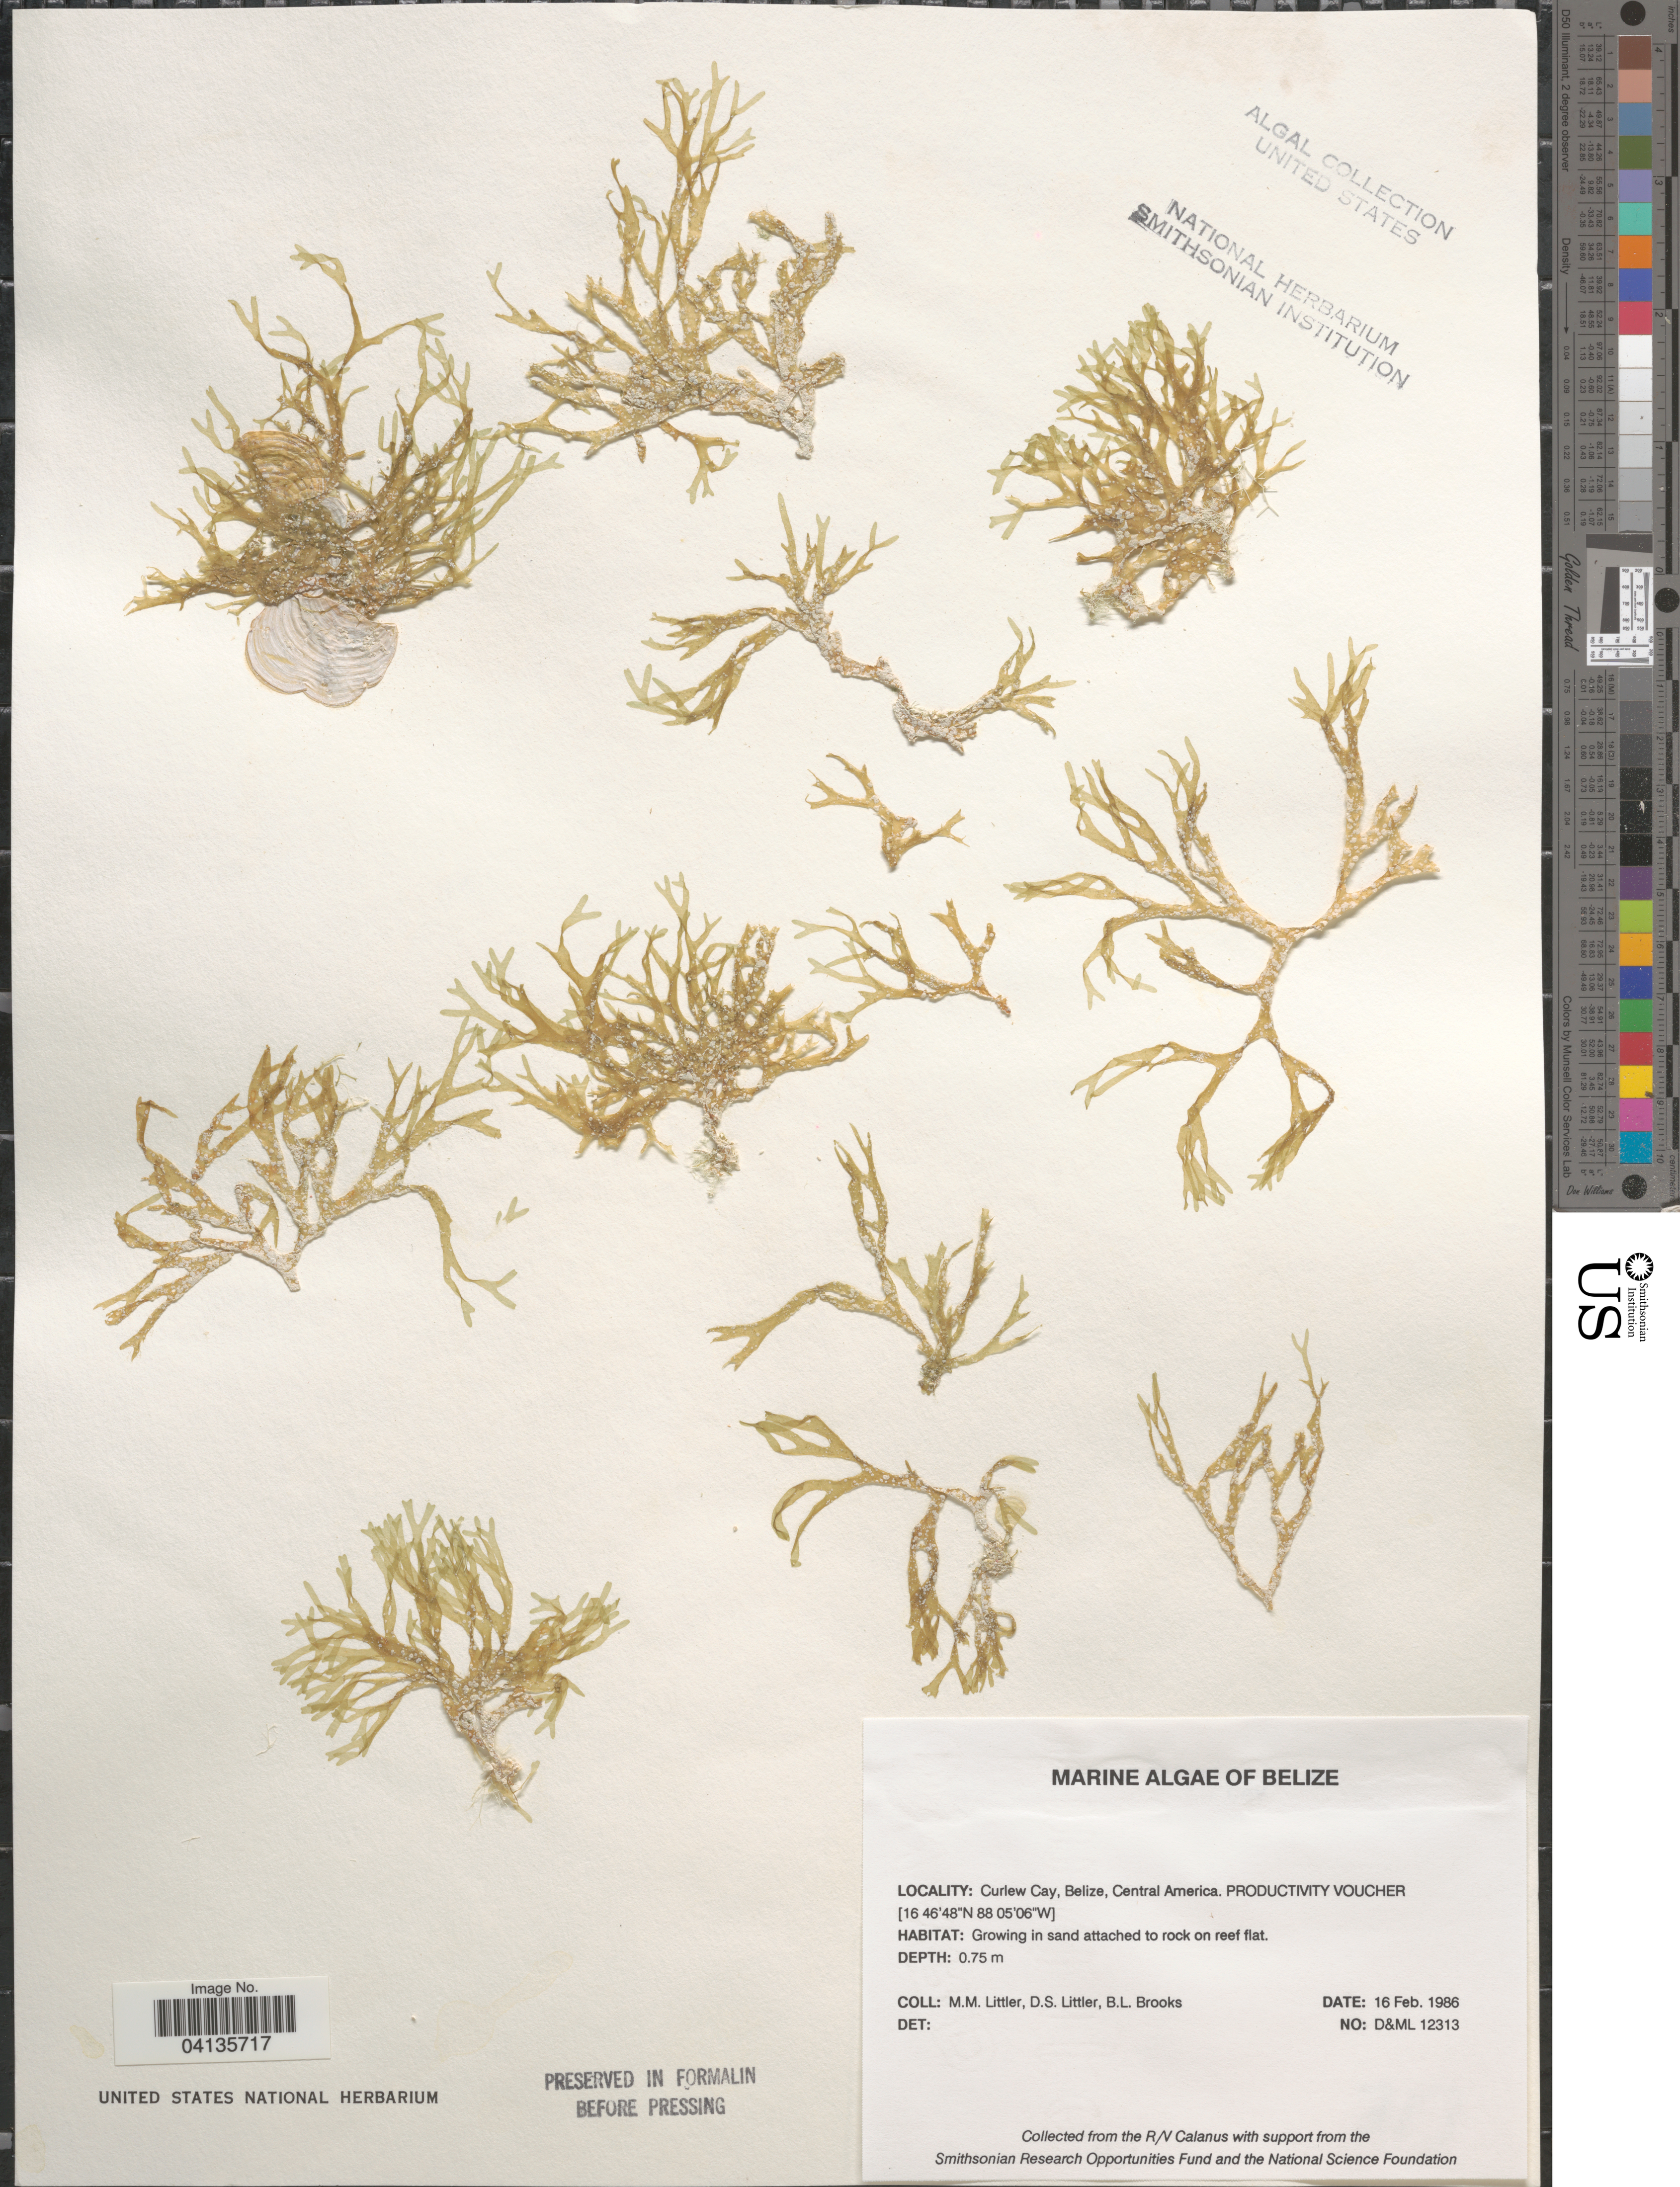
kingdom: Plantae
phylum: Rhodophyta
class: Florideophyceae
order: Corallinales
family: Corallinaceae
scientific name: Crustose Coralline Algae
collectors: D. S. Littler & B. Brooks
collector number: D&ML12313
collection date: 1986-02-16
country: Belize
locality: Curlew Cay. Productivity voucher.